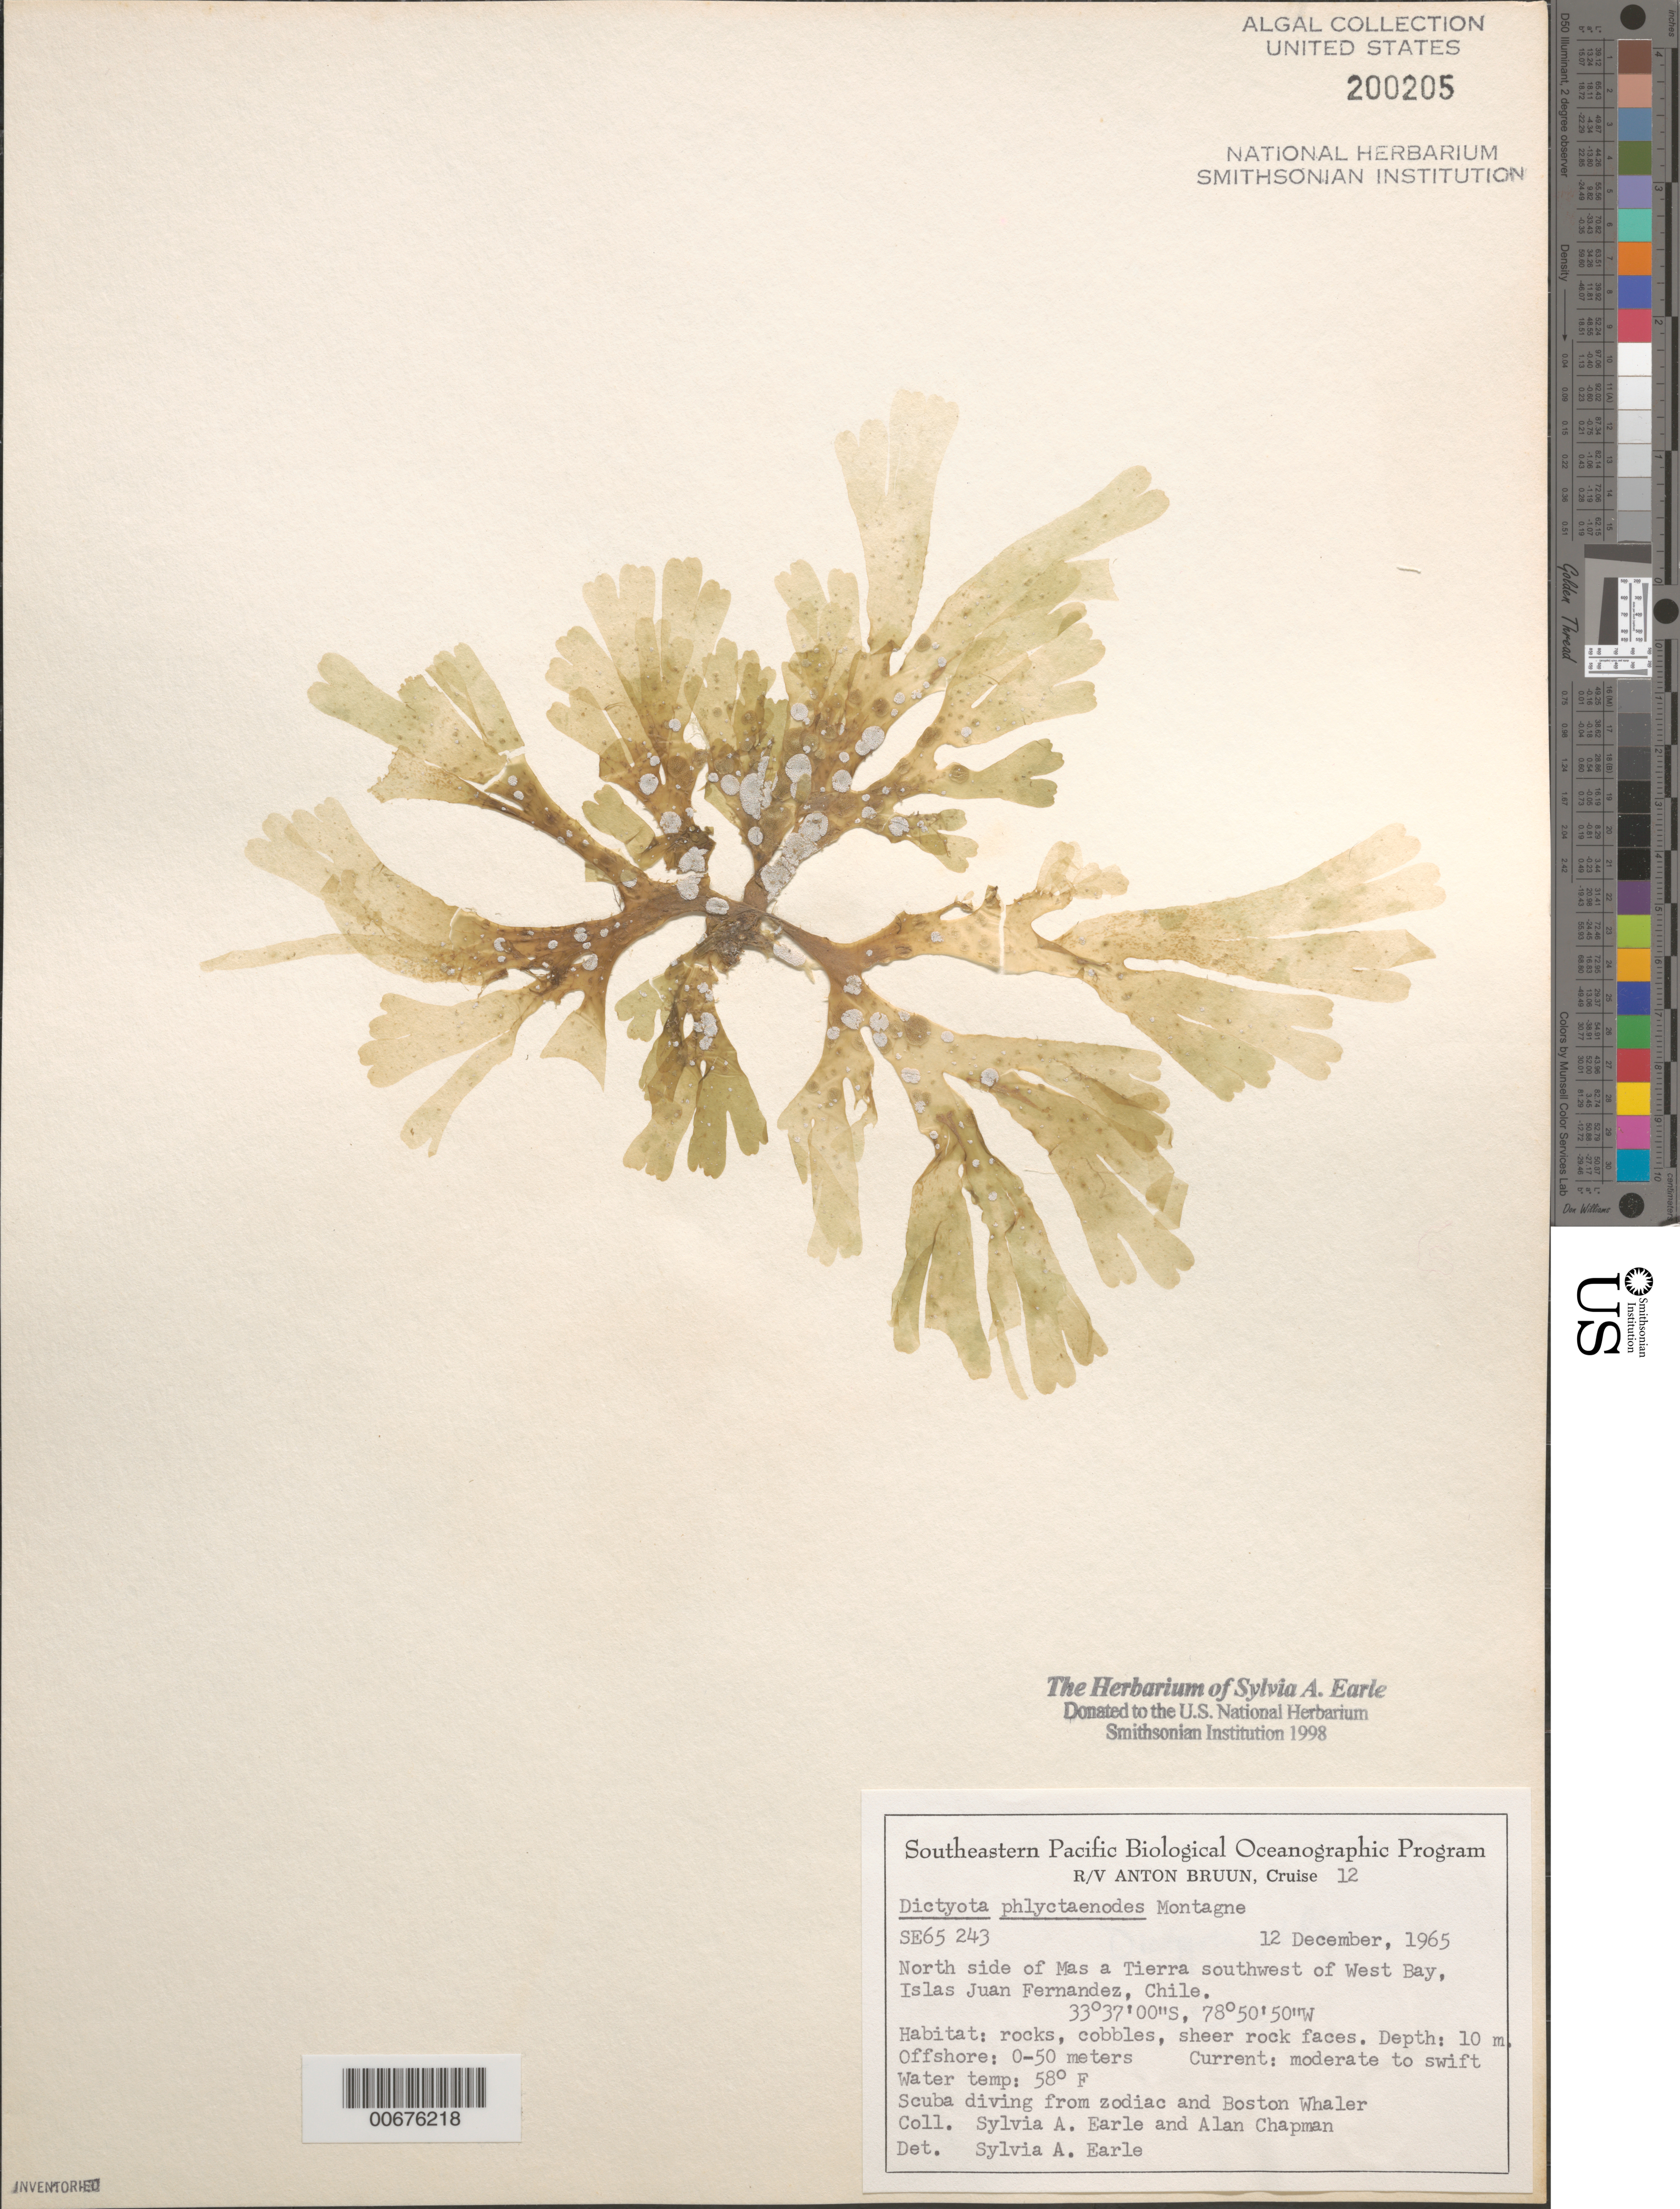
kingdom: Chromista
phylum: Ochrophyta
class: Phaeophyceae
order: Dictyotales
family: Dictyotaceae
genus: Dictyota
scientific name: Dictyota phlyctaenodes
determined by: Earle, S. A.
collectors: S. A. Earle & A. Chapman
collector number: SE 65243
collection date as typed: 12 Dec 1965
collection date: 1965-12-12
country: Chile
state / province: Valparaíso (V)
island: Isla Más a Tierra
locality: Southwest of West Bay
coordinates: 33 37' 00" S, 78 50' 50" W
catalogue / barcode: US 200205